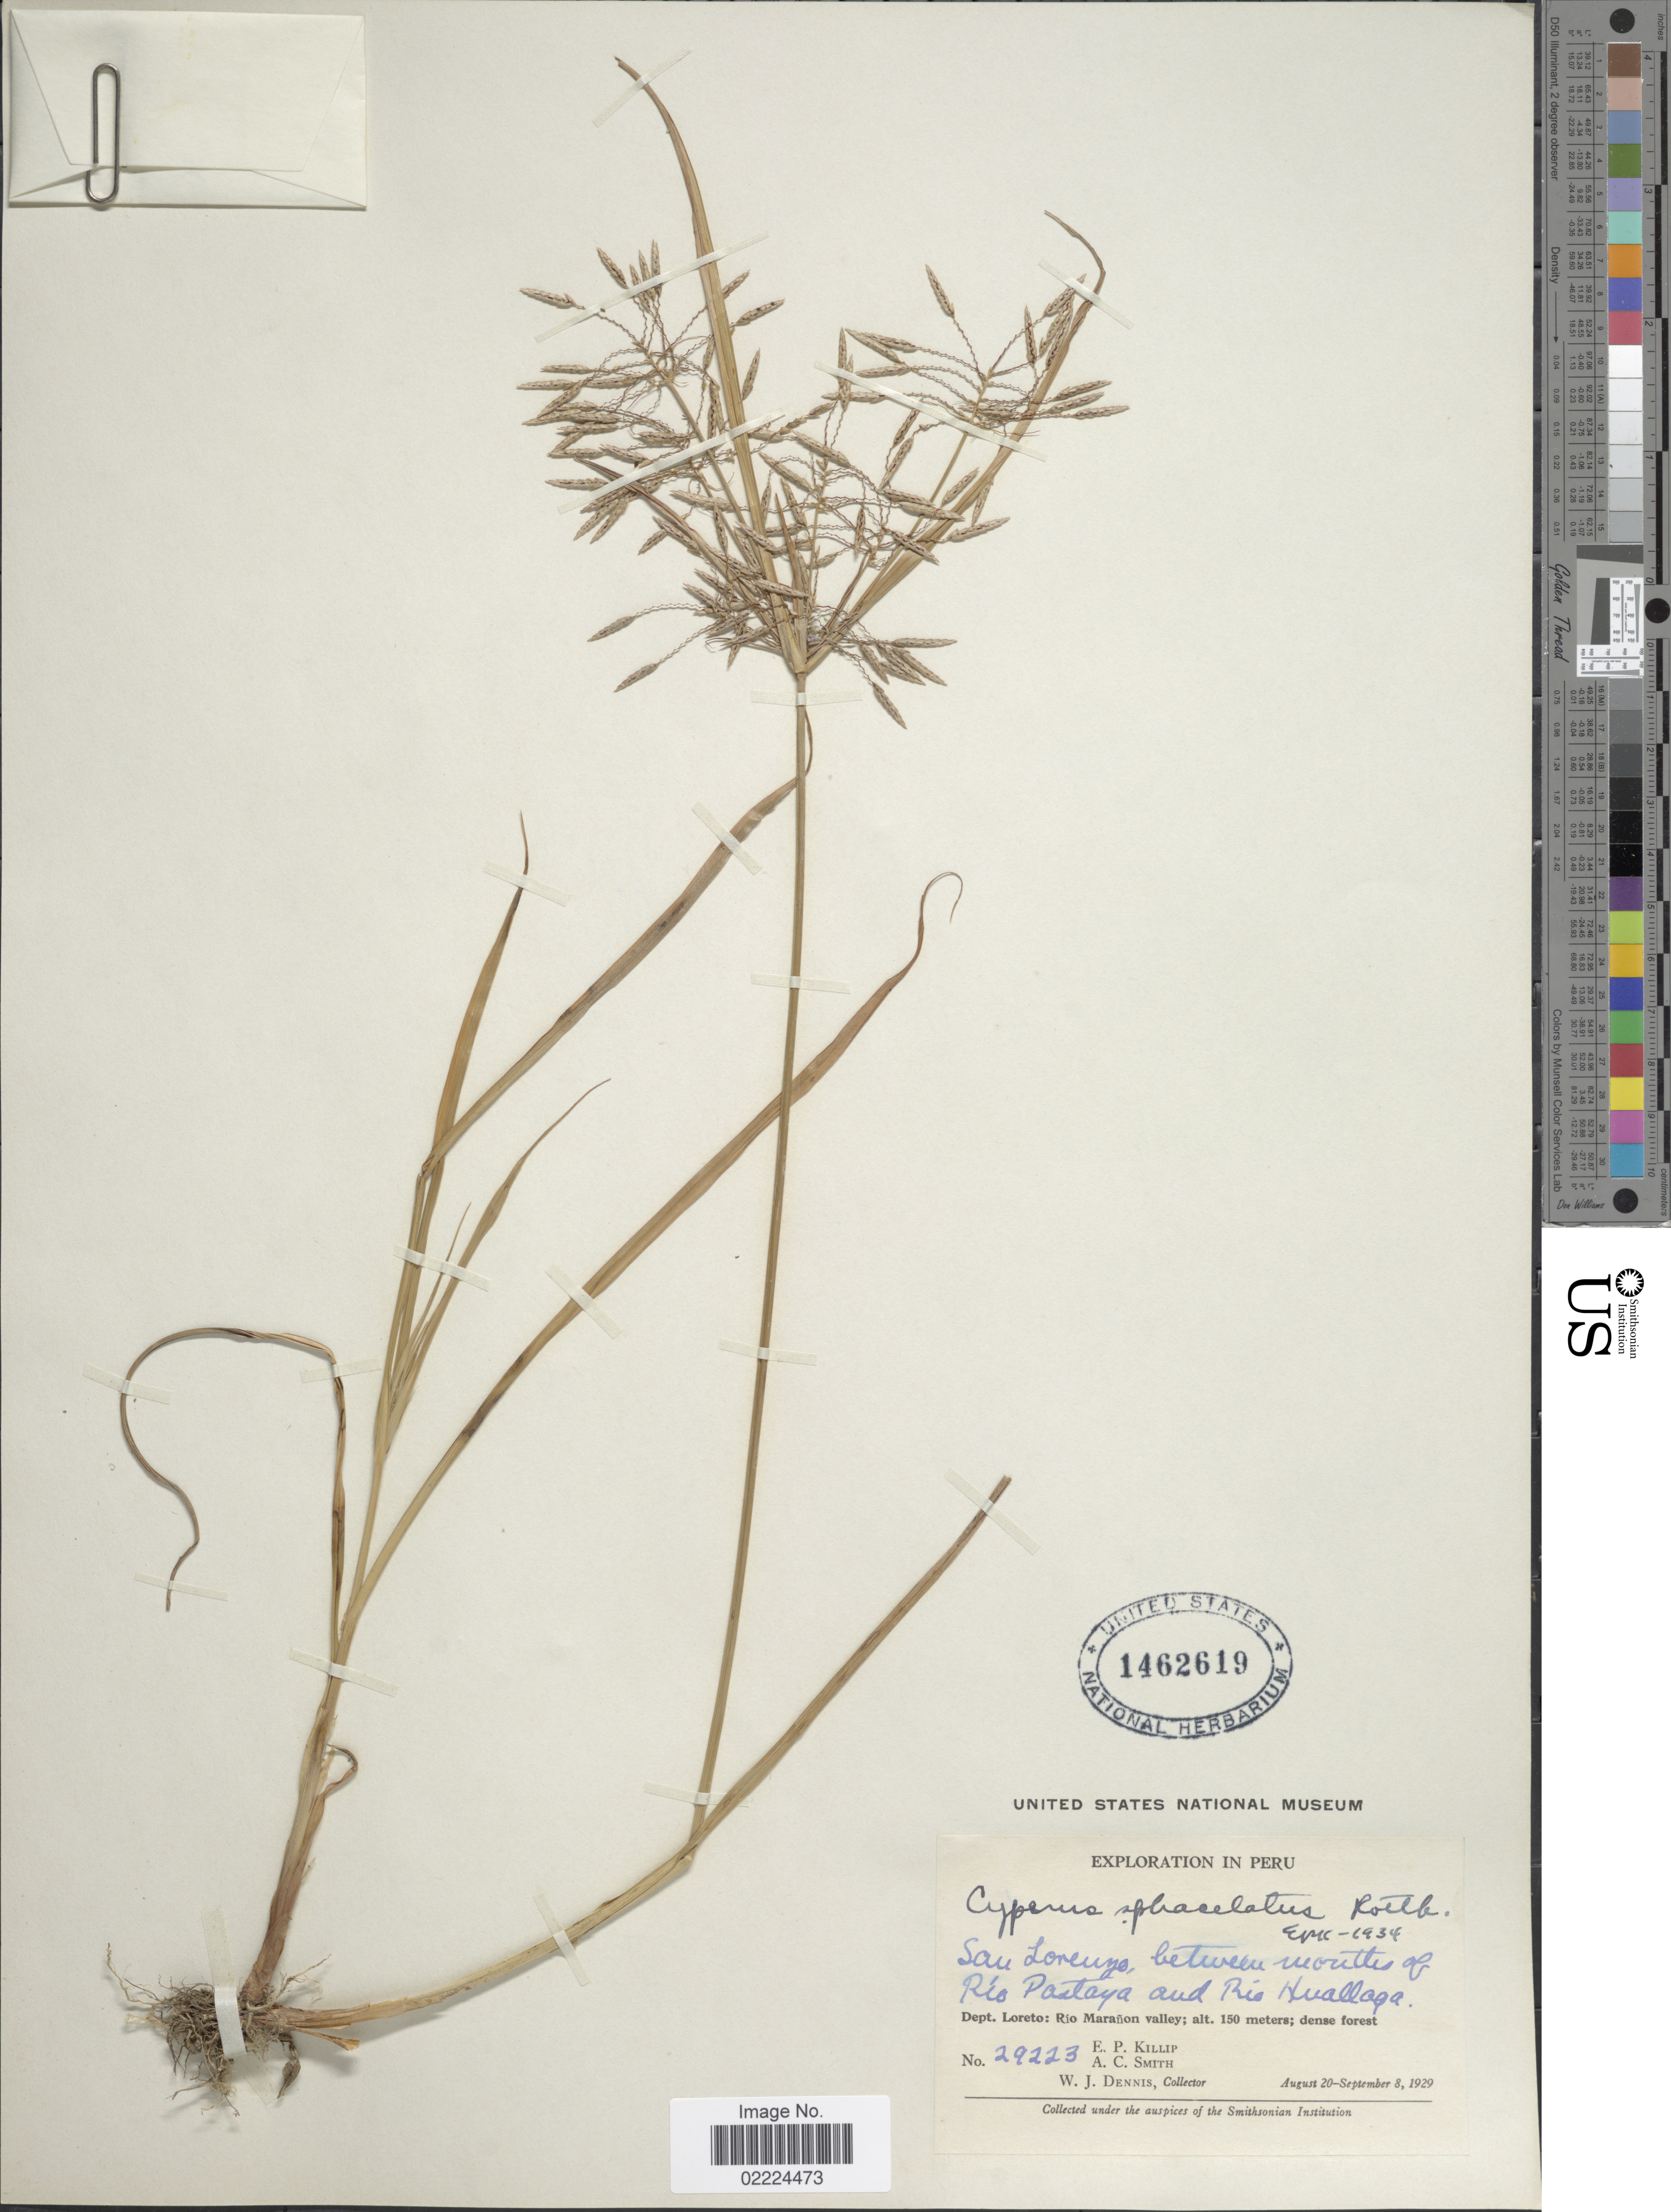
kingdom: Plantae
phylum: Tracheophyta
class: Liliopsida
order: Poales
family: Cyperaceae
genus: Cyperus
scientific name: Cyperus sphacelatus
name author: Rottb.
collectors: E. P. Killip, A. C. Smith & W. J. Dennis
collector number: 29223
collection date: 1929-08-20/1929-09-08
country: Peru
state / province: Loreto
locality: Rio Maranon Valley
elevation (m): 150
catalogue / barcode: US 1462619